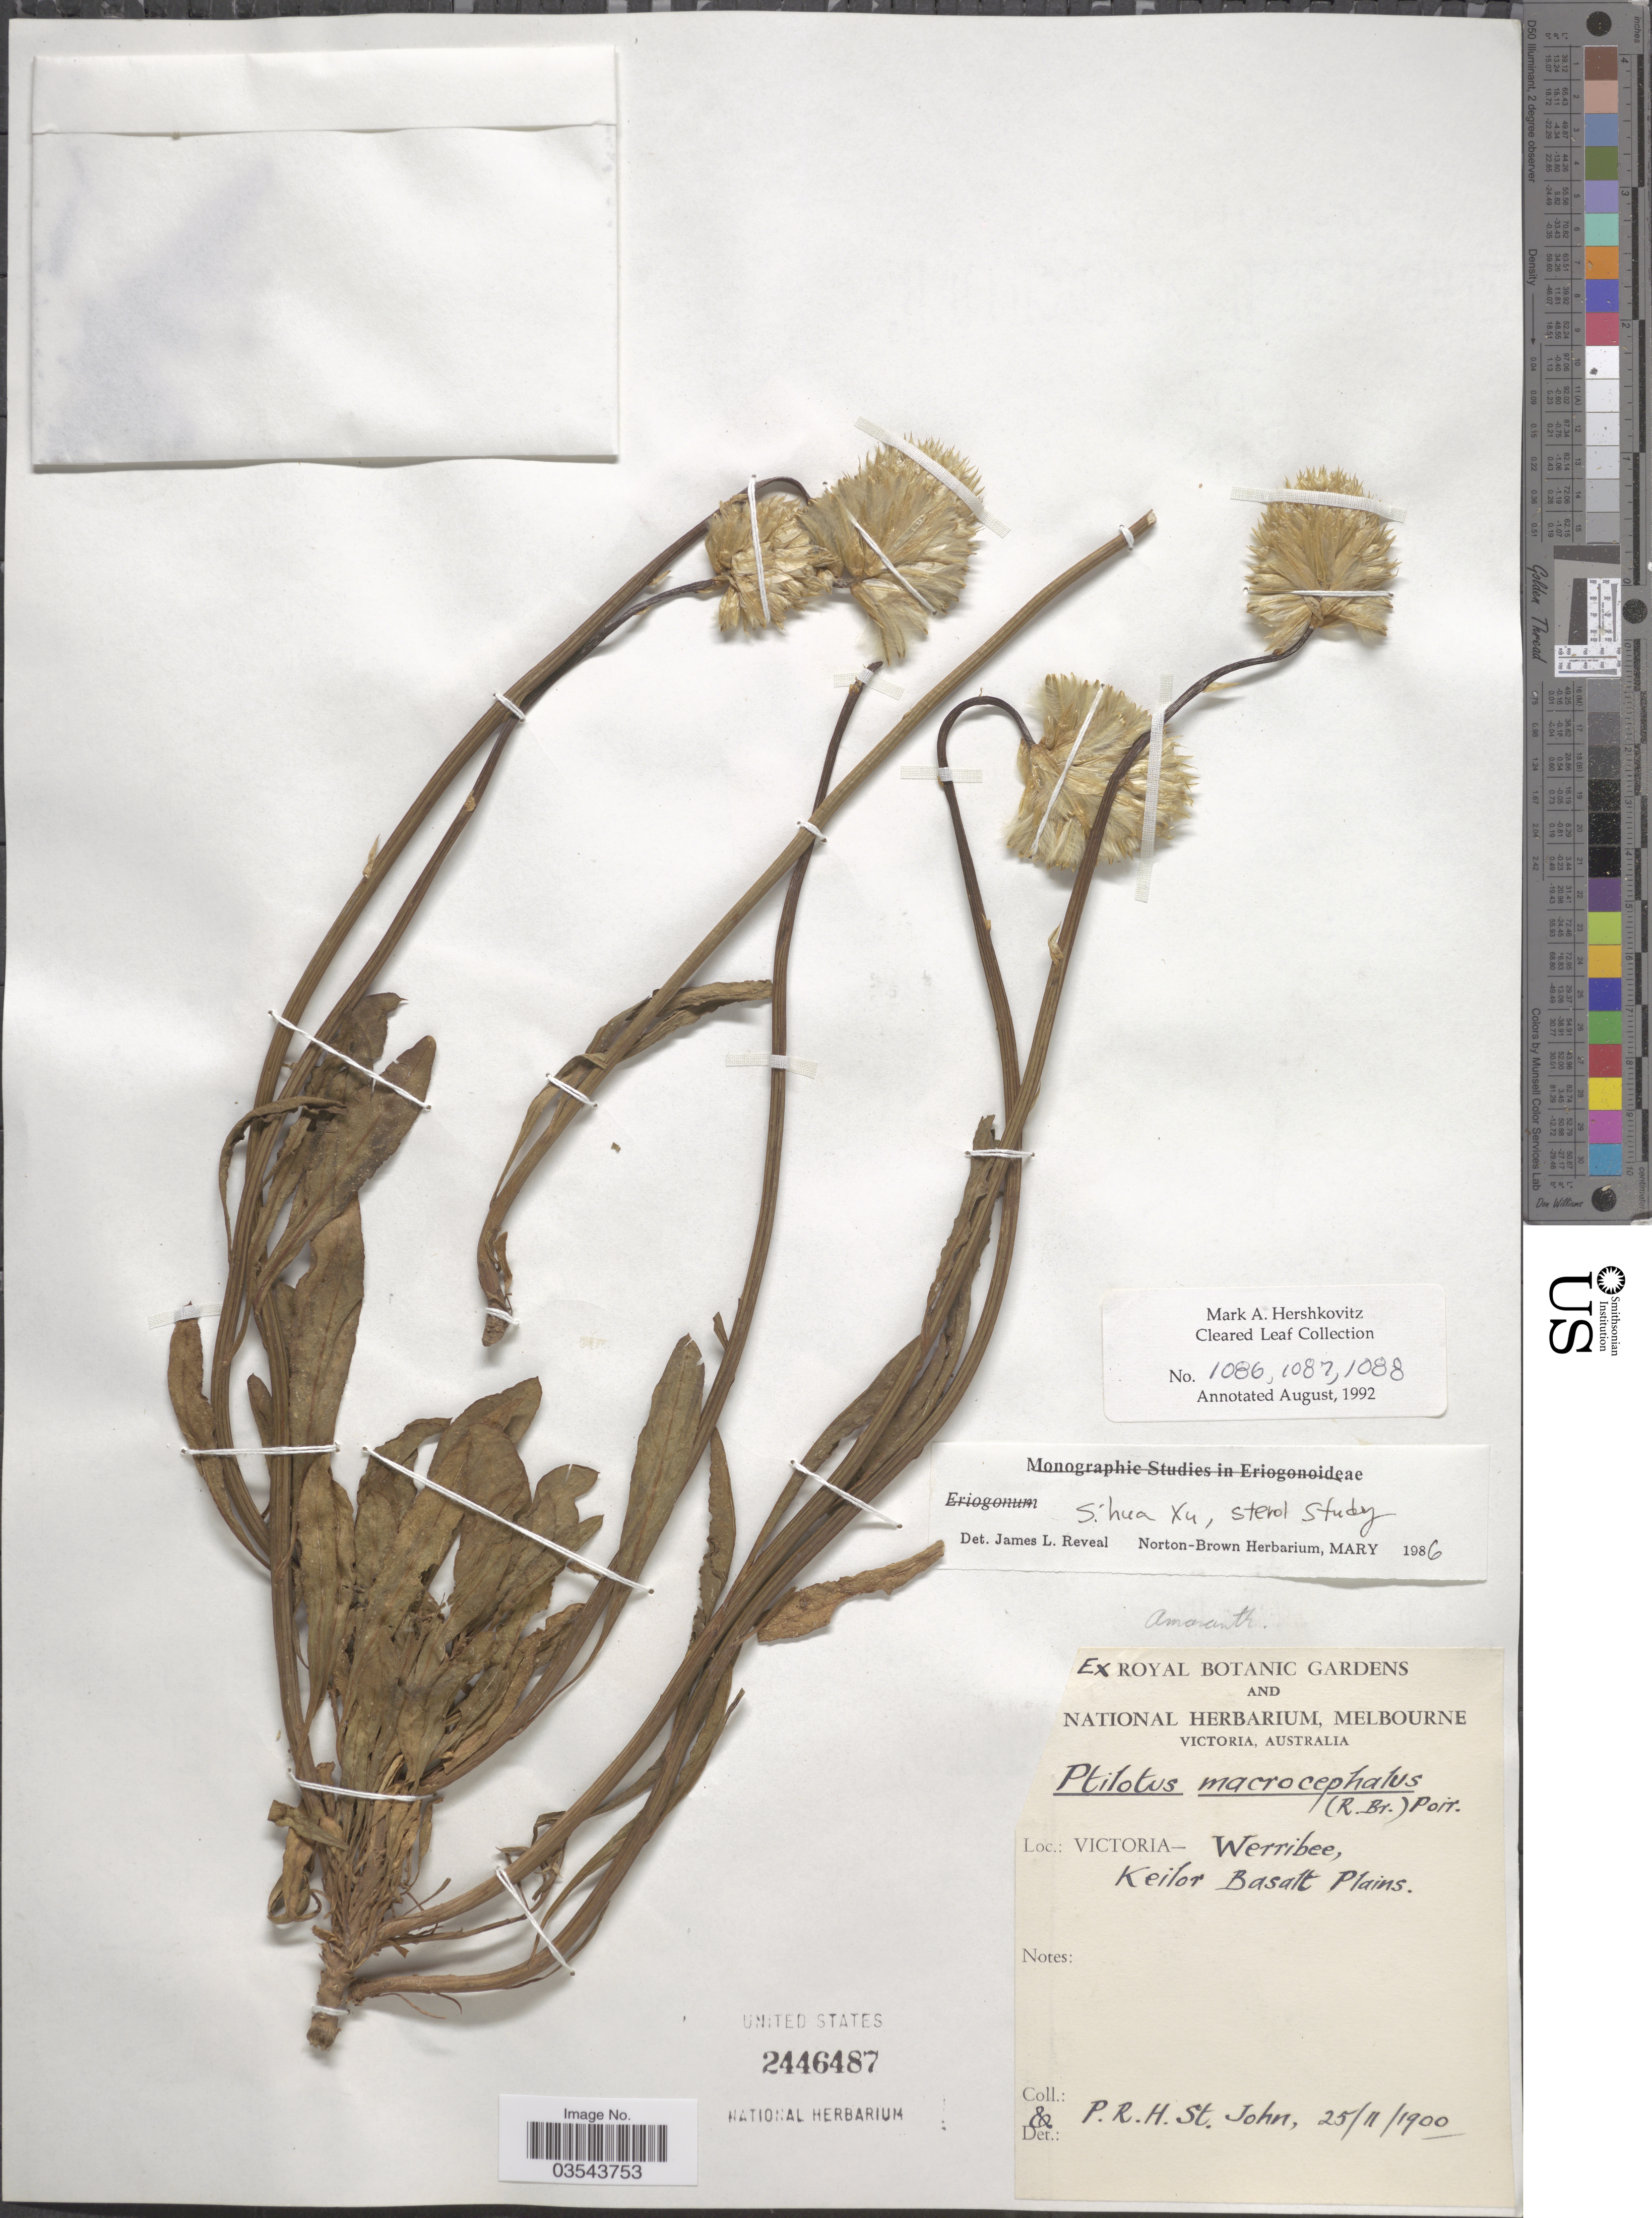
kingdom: Plantae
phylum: Tracheophyta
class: Magnoliopsida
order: Caryophyllales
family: Amaranthaceae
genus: Ptilotus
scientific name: Ptilotus macrocephalus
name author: (R. Br.) Poir.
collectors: P. St. John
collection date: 1900-11-25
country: Australia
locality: Victoria - Werribee, Keilor Basalt Plains.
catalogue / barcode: US 2446487